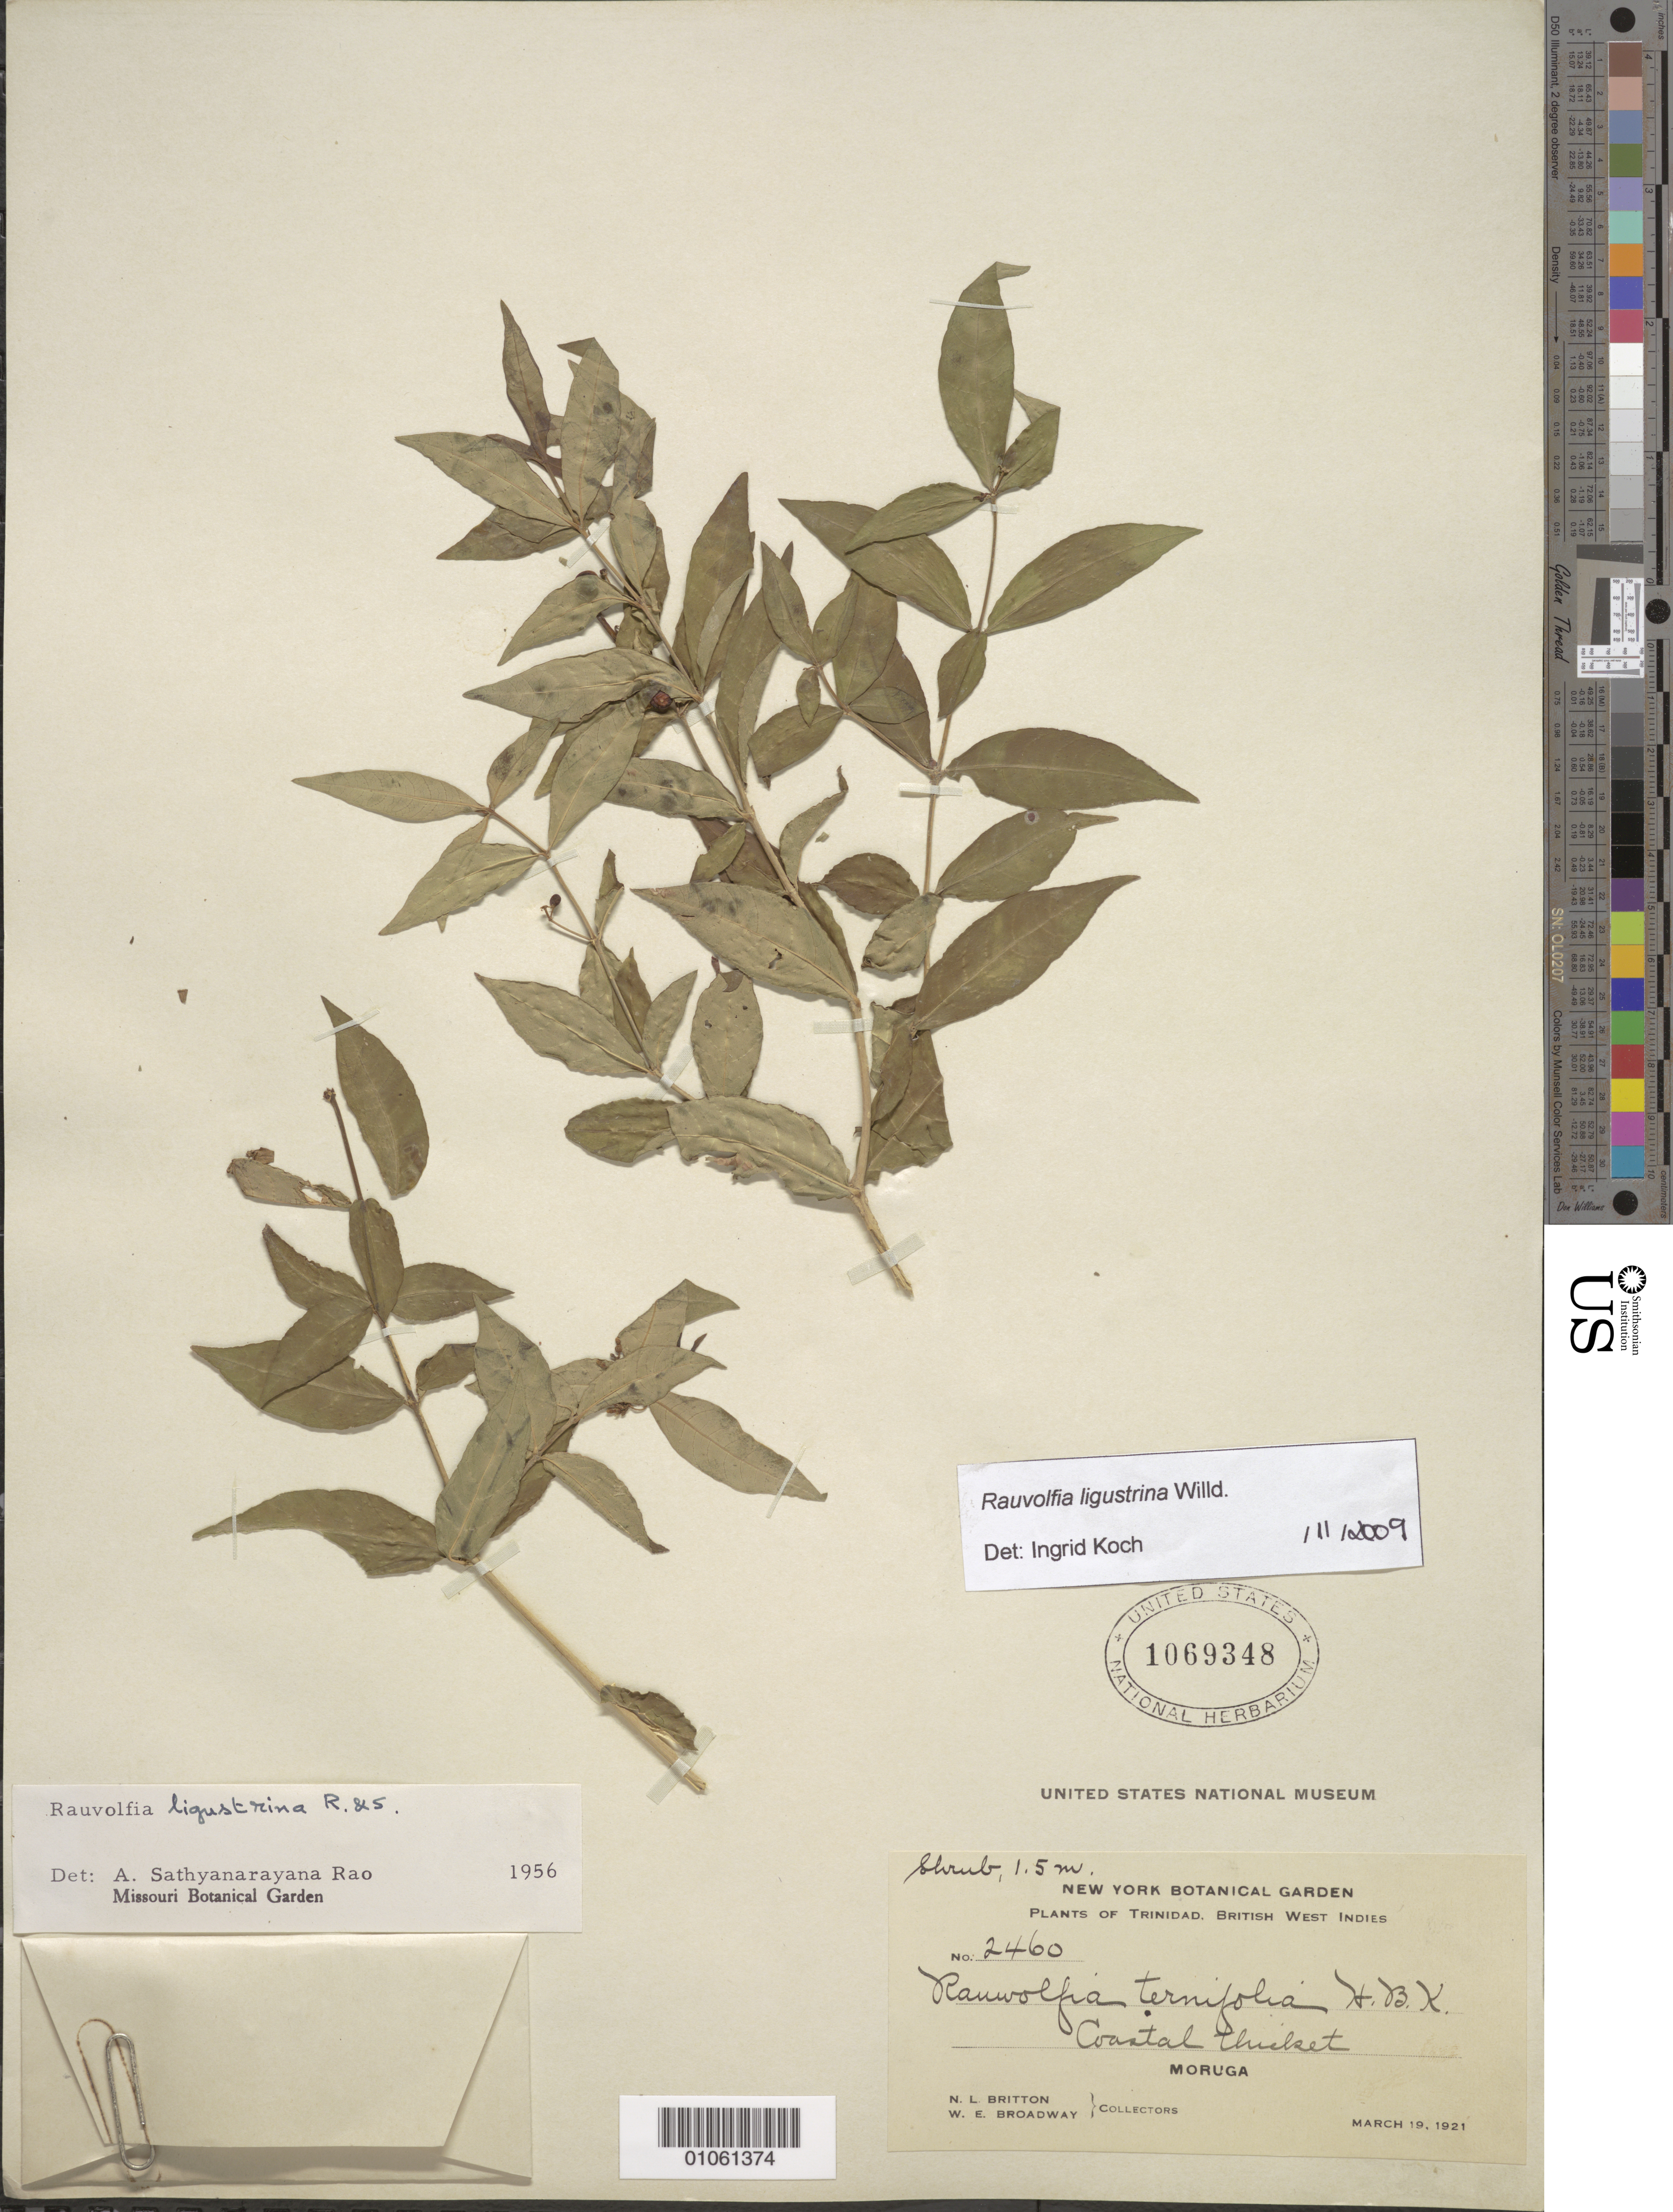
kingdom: Plantae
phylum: Tracheophyta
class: Magnoliopsida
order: Gentianales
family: Apocynaceae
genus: Rauvolfia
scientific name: Rauvolfia ligustrina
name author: Willd. ex Roem. & Schult.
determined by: Koch, I.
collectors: N. Britton & W. E. Broadway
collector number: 2460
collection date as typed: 19 Mar 1921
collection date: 1921-03-19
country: Trinidad and Tobago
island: Trinidad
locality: Moruga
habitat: Coastal thicket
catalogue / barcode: US 1069348